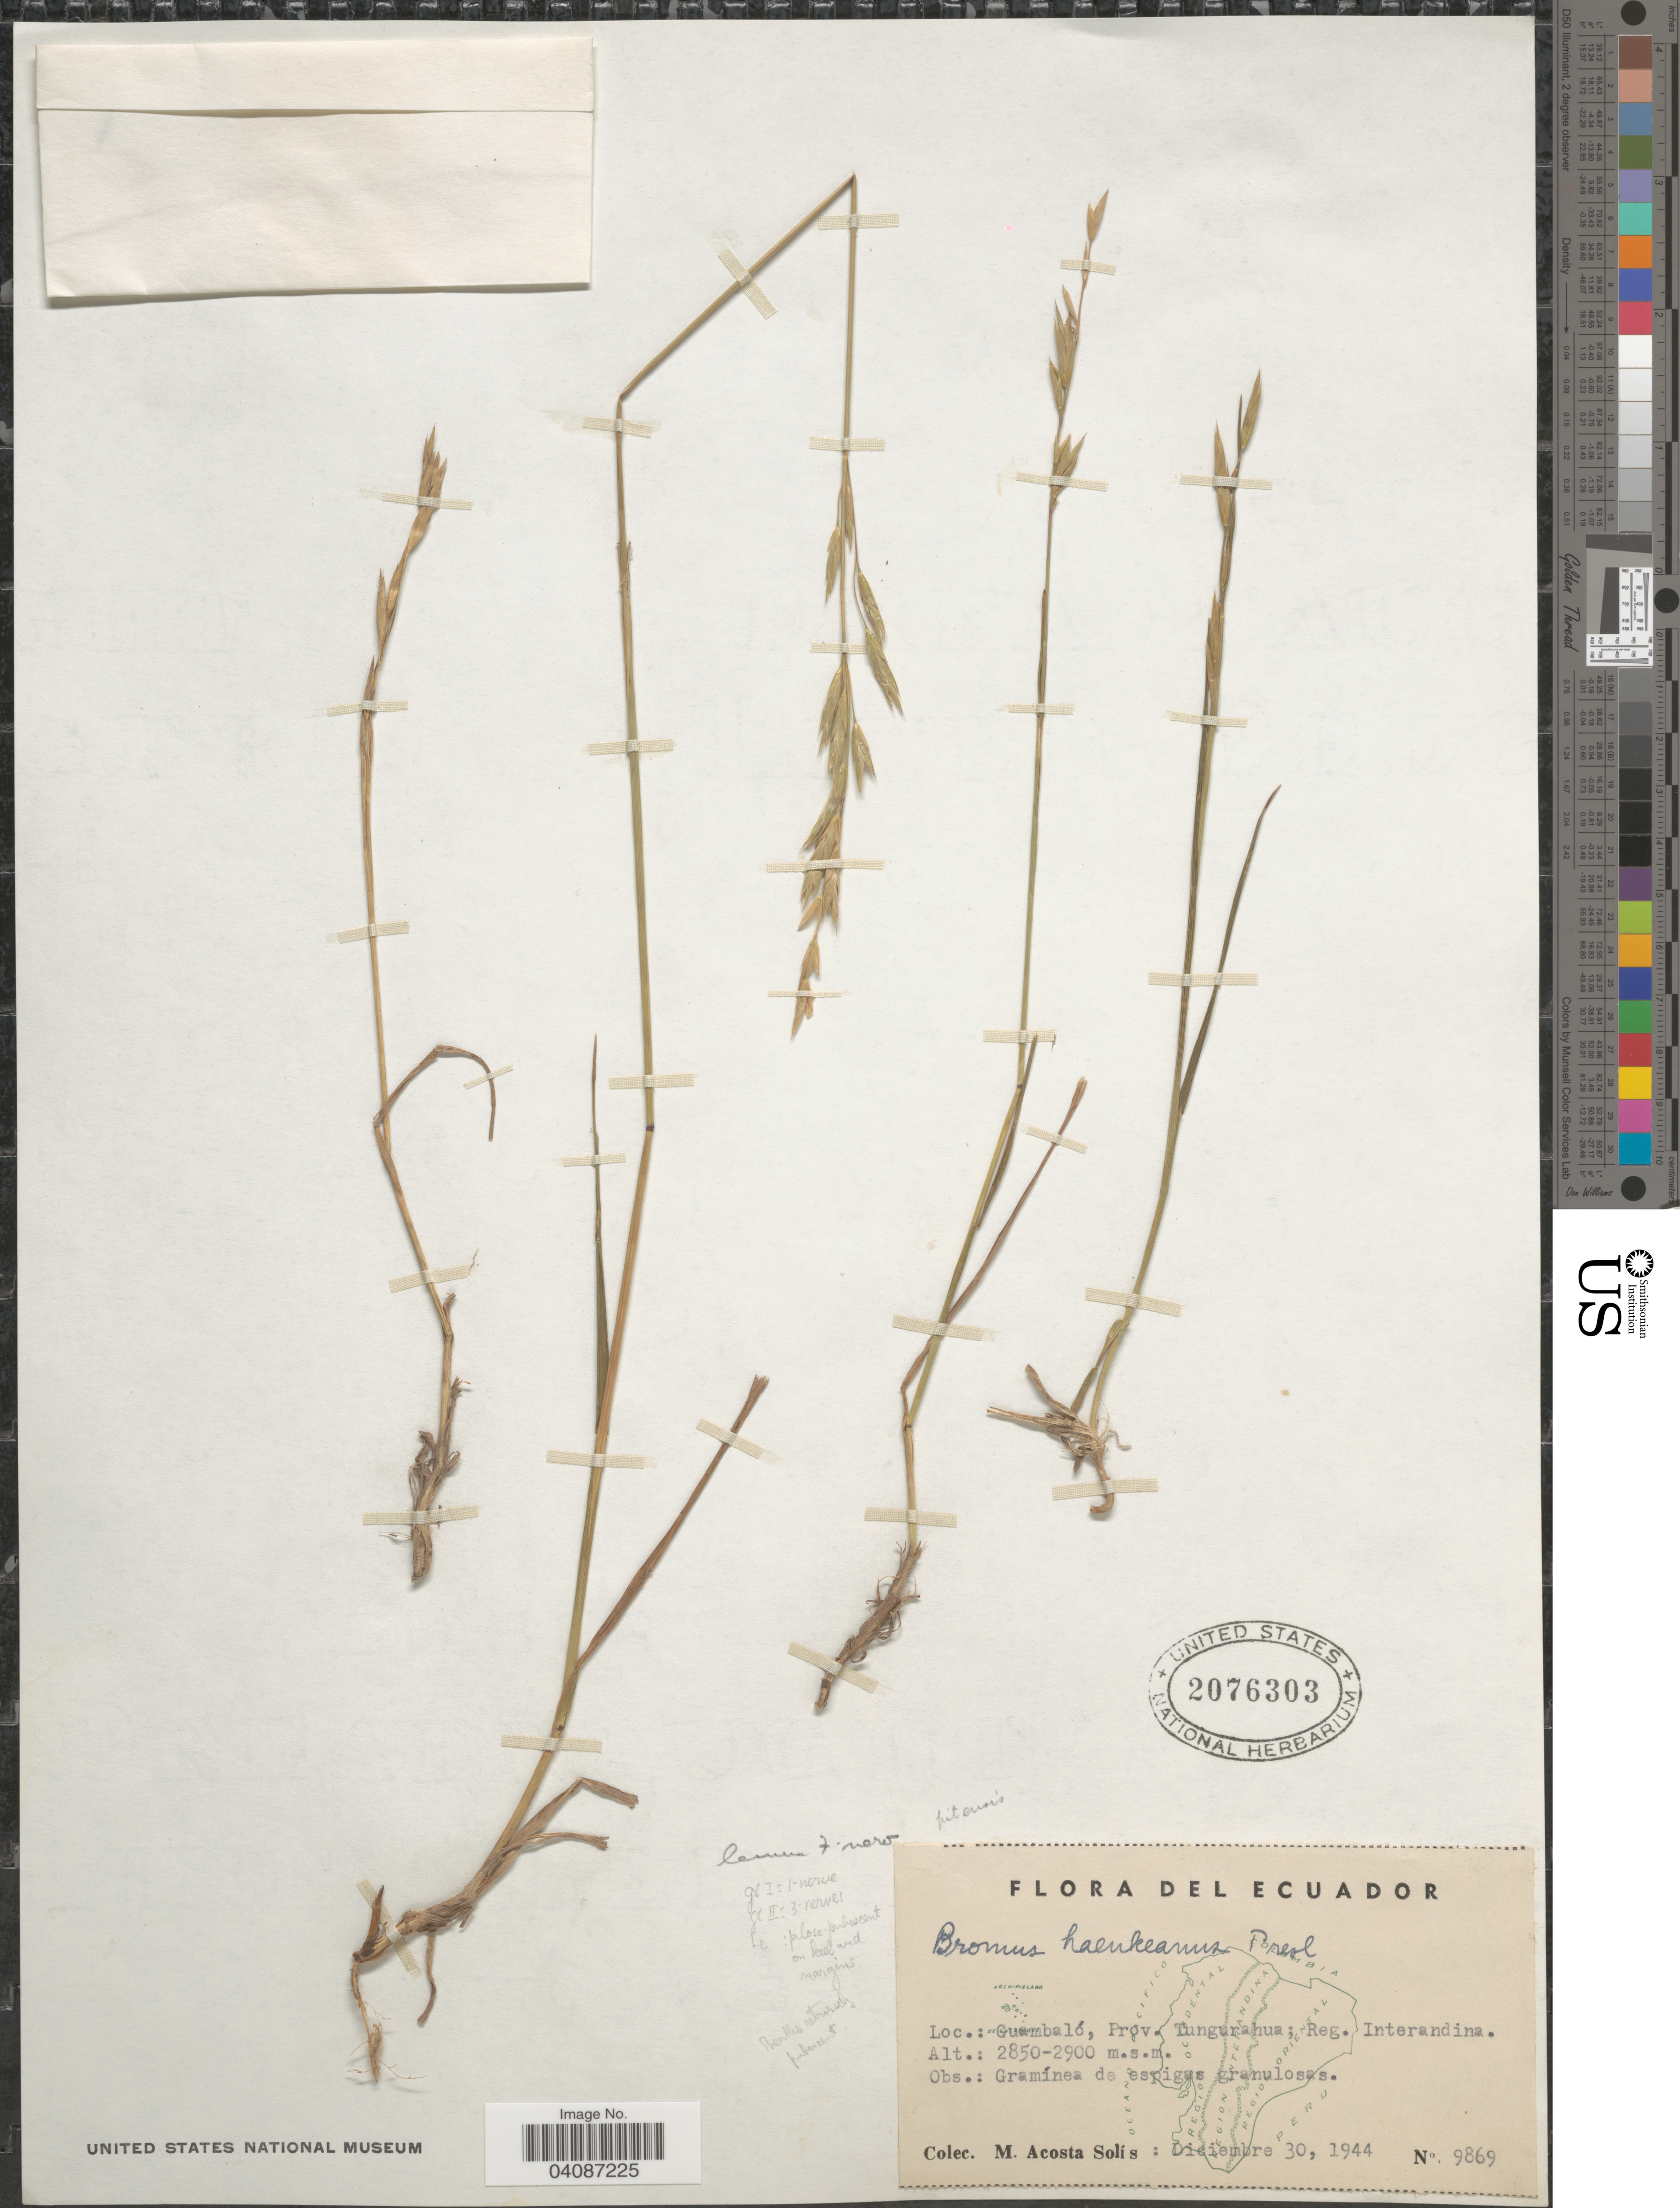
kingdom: Plantae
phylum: Tracheophyta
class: Liliopsida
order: Poales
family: Poaceae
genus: Bromus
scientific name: Bromus pitensis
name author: Kunth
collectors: M. Acosta Solis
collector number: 9869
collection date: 1944-12-30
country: Ecuador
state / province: Tungurahua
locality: Guambaló, Reg. Interandina.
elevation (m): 2850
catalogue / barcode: US 2076303